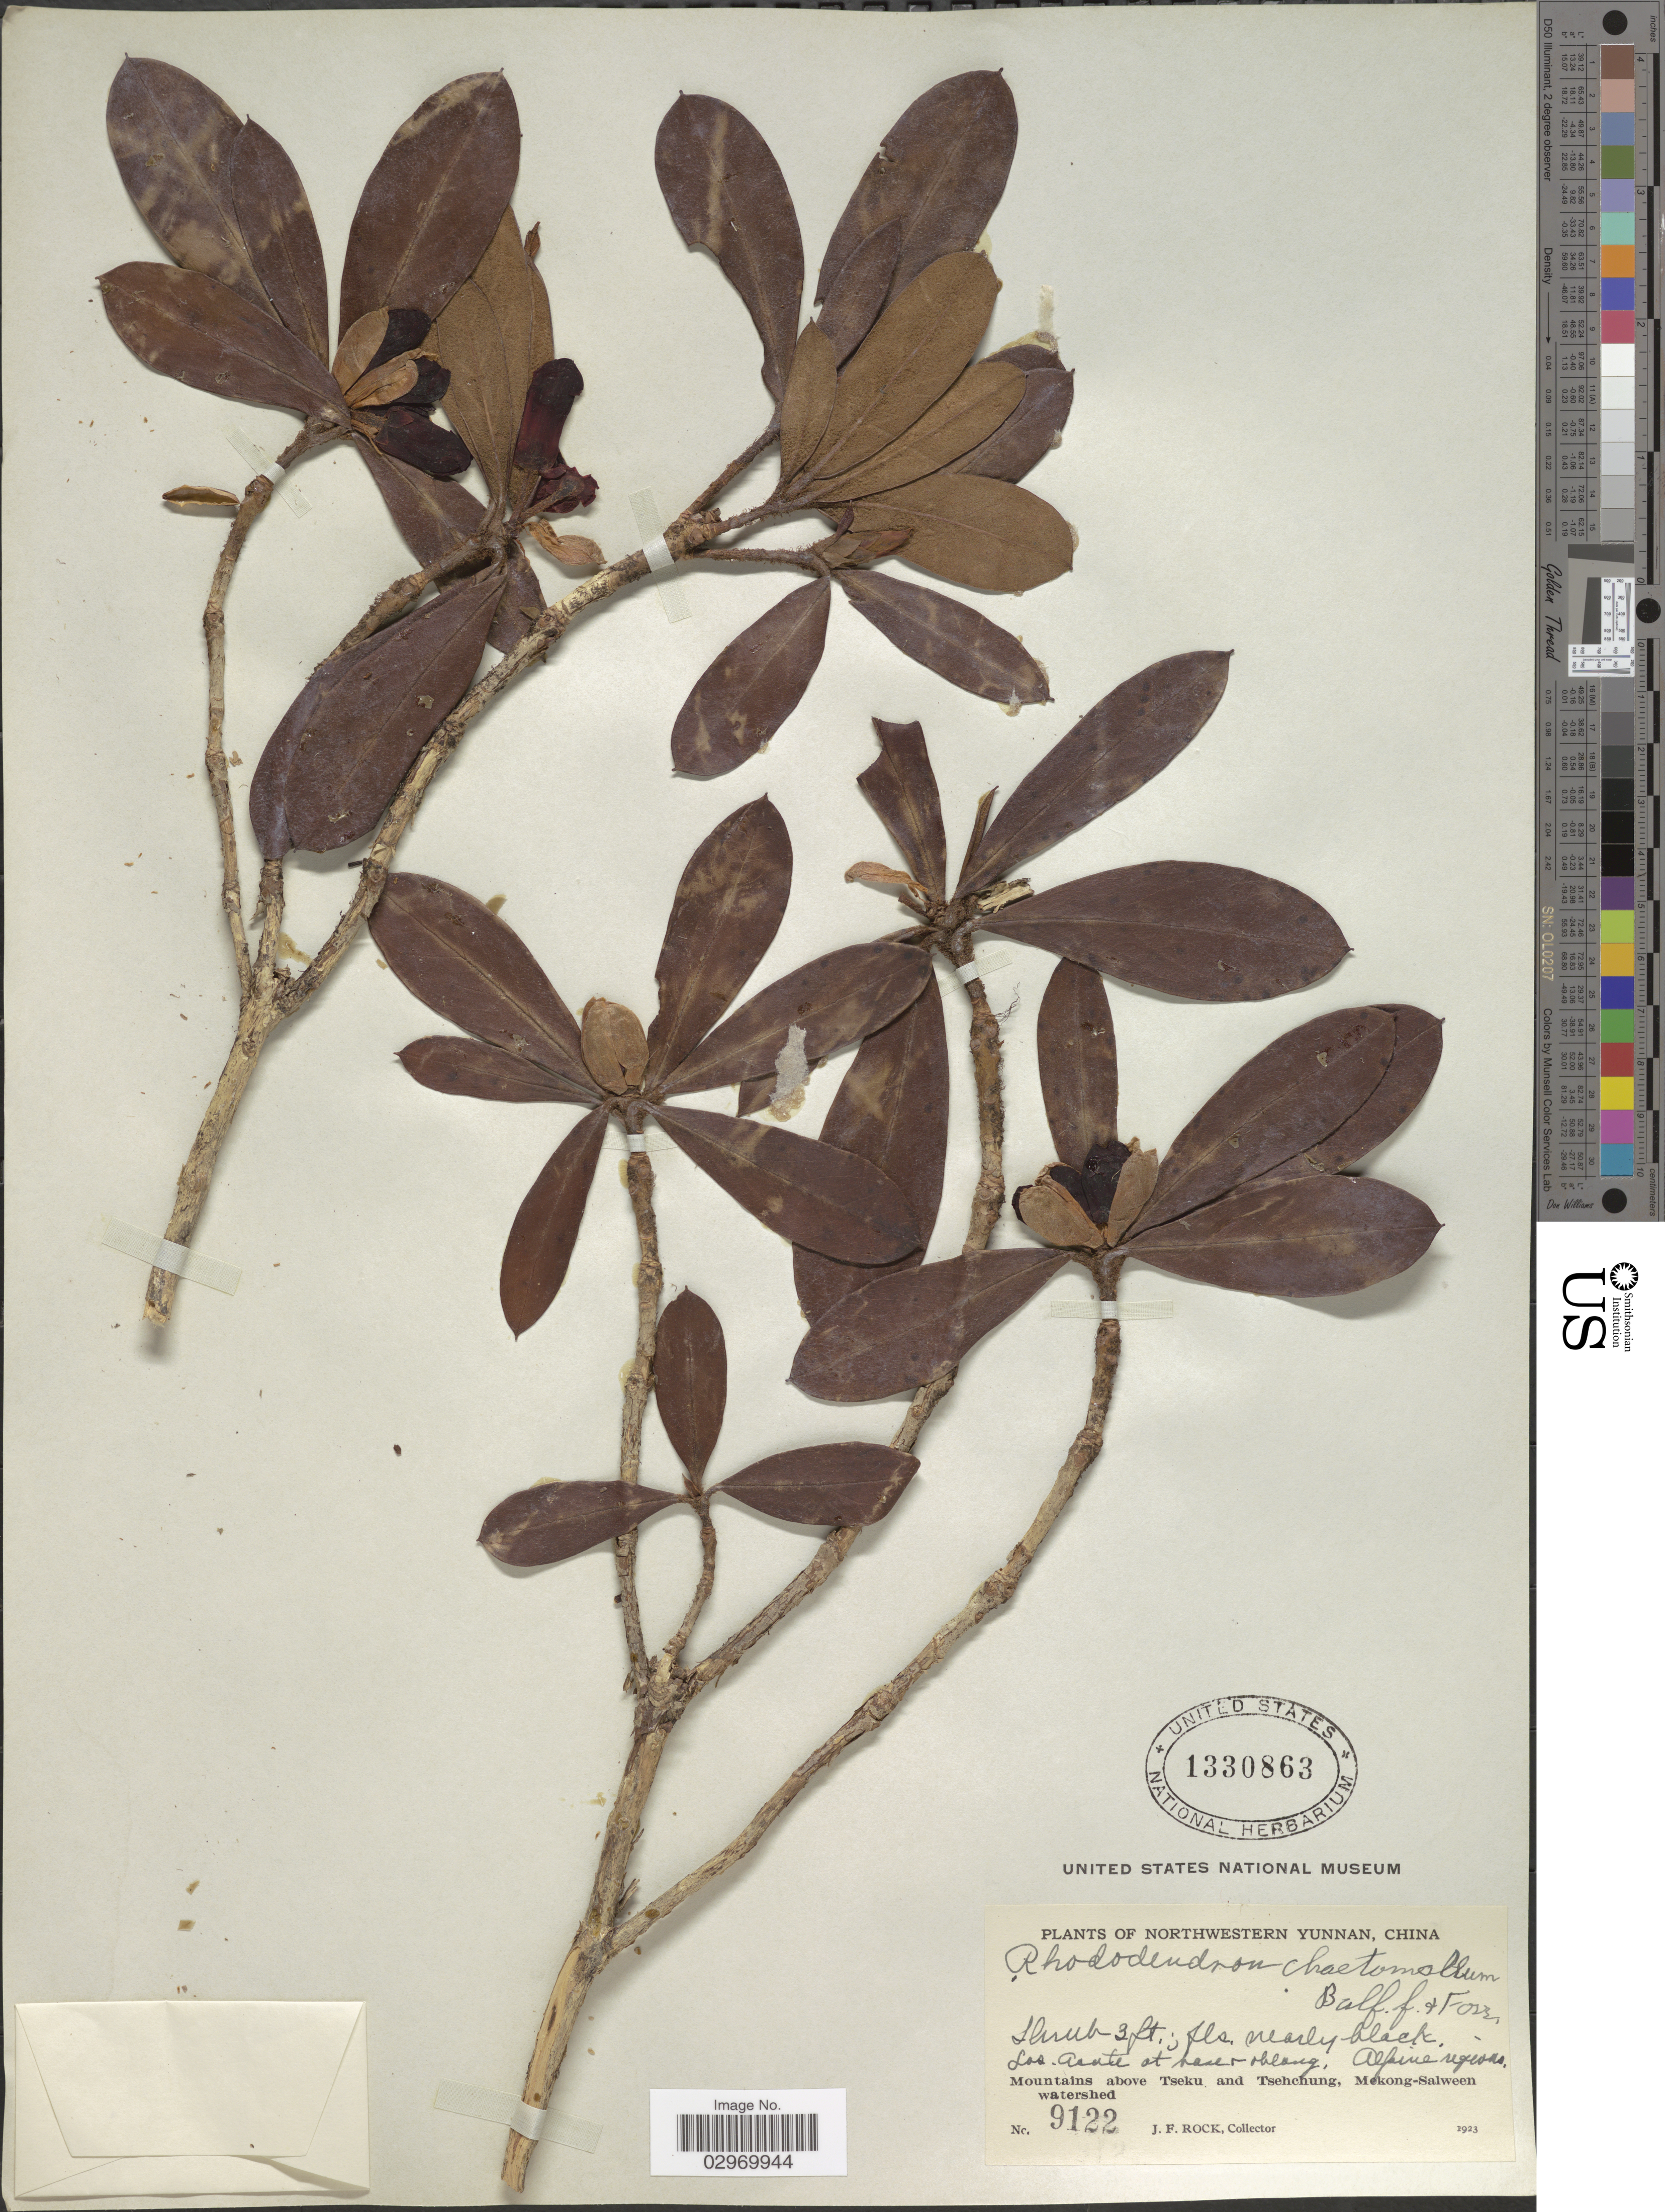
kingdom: Plantae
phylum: Tracheophyta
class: Magnoliopsida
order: Ericales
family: Ericaceae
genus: Rhododendron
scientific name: Rhododendron chaetomallum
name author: Balf. f. & Forrest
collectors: J. Rock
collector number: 9122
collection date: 1923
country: China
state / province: Yunnan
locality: Northwestern Yunnan, Mountains above Tseku and Tsehchung, Mekong-Salween watershed.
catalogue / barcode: US 1330863